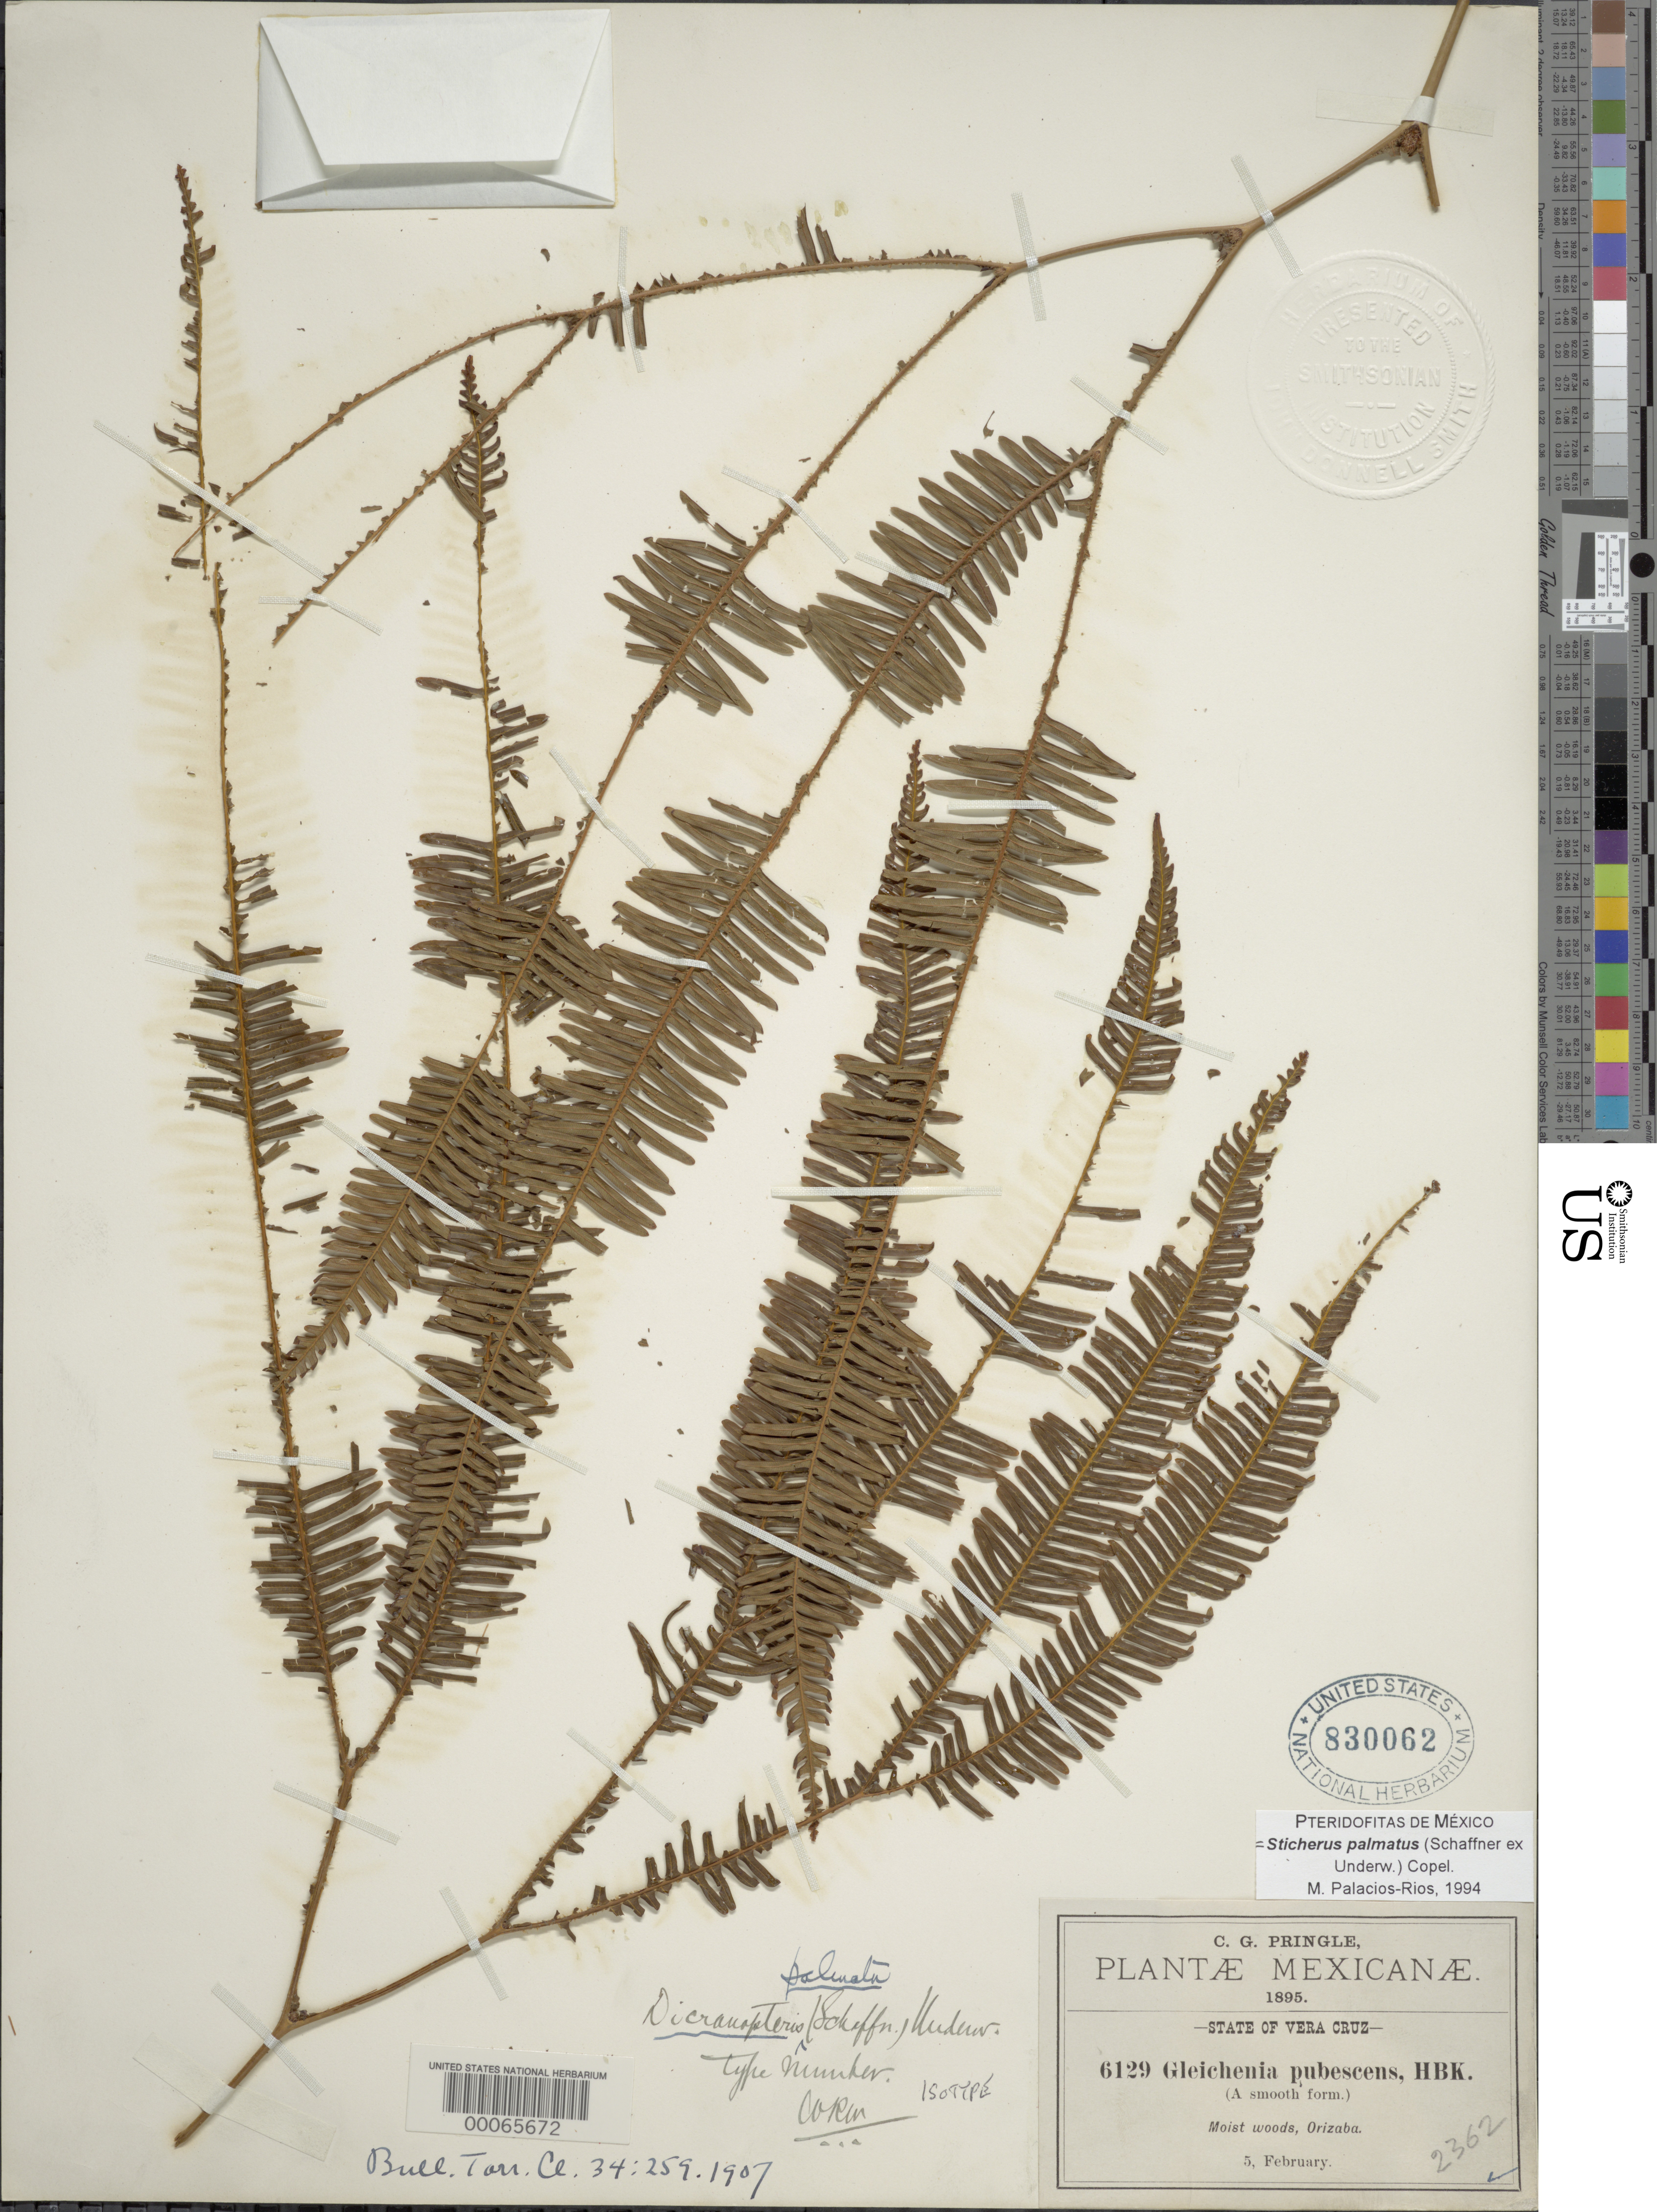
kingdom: Plantae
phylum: Tracheophyta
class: Polypodiopsida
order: Gleicheniales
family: Gleicheniaceae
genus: Sticherus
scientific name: Sticherus furcatus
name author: (L.) Ching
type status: Isotype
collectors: C. G. Pringle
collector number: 6129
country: Mexico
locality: E of Monserrat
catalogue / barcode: US 830062